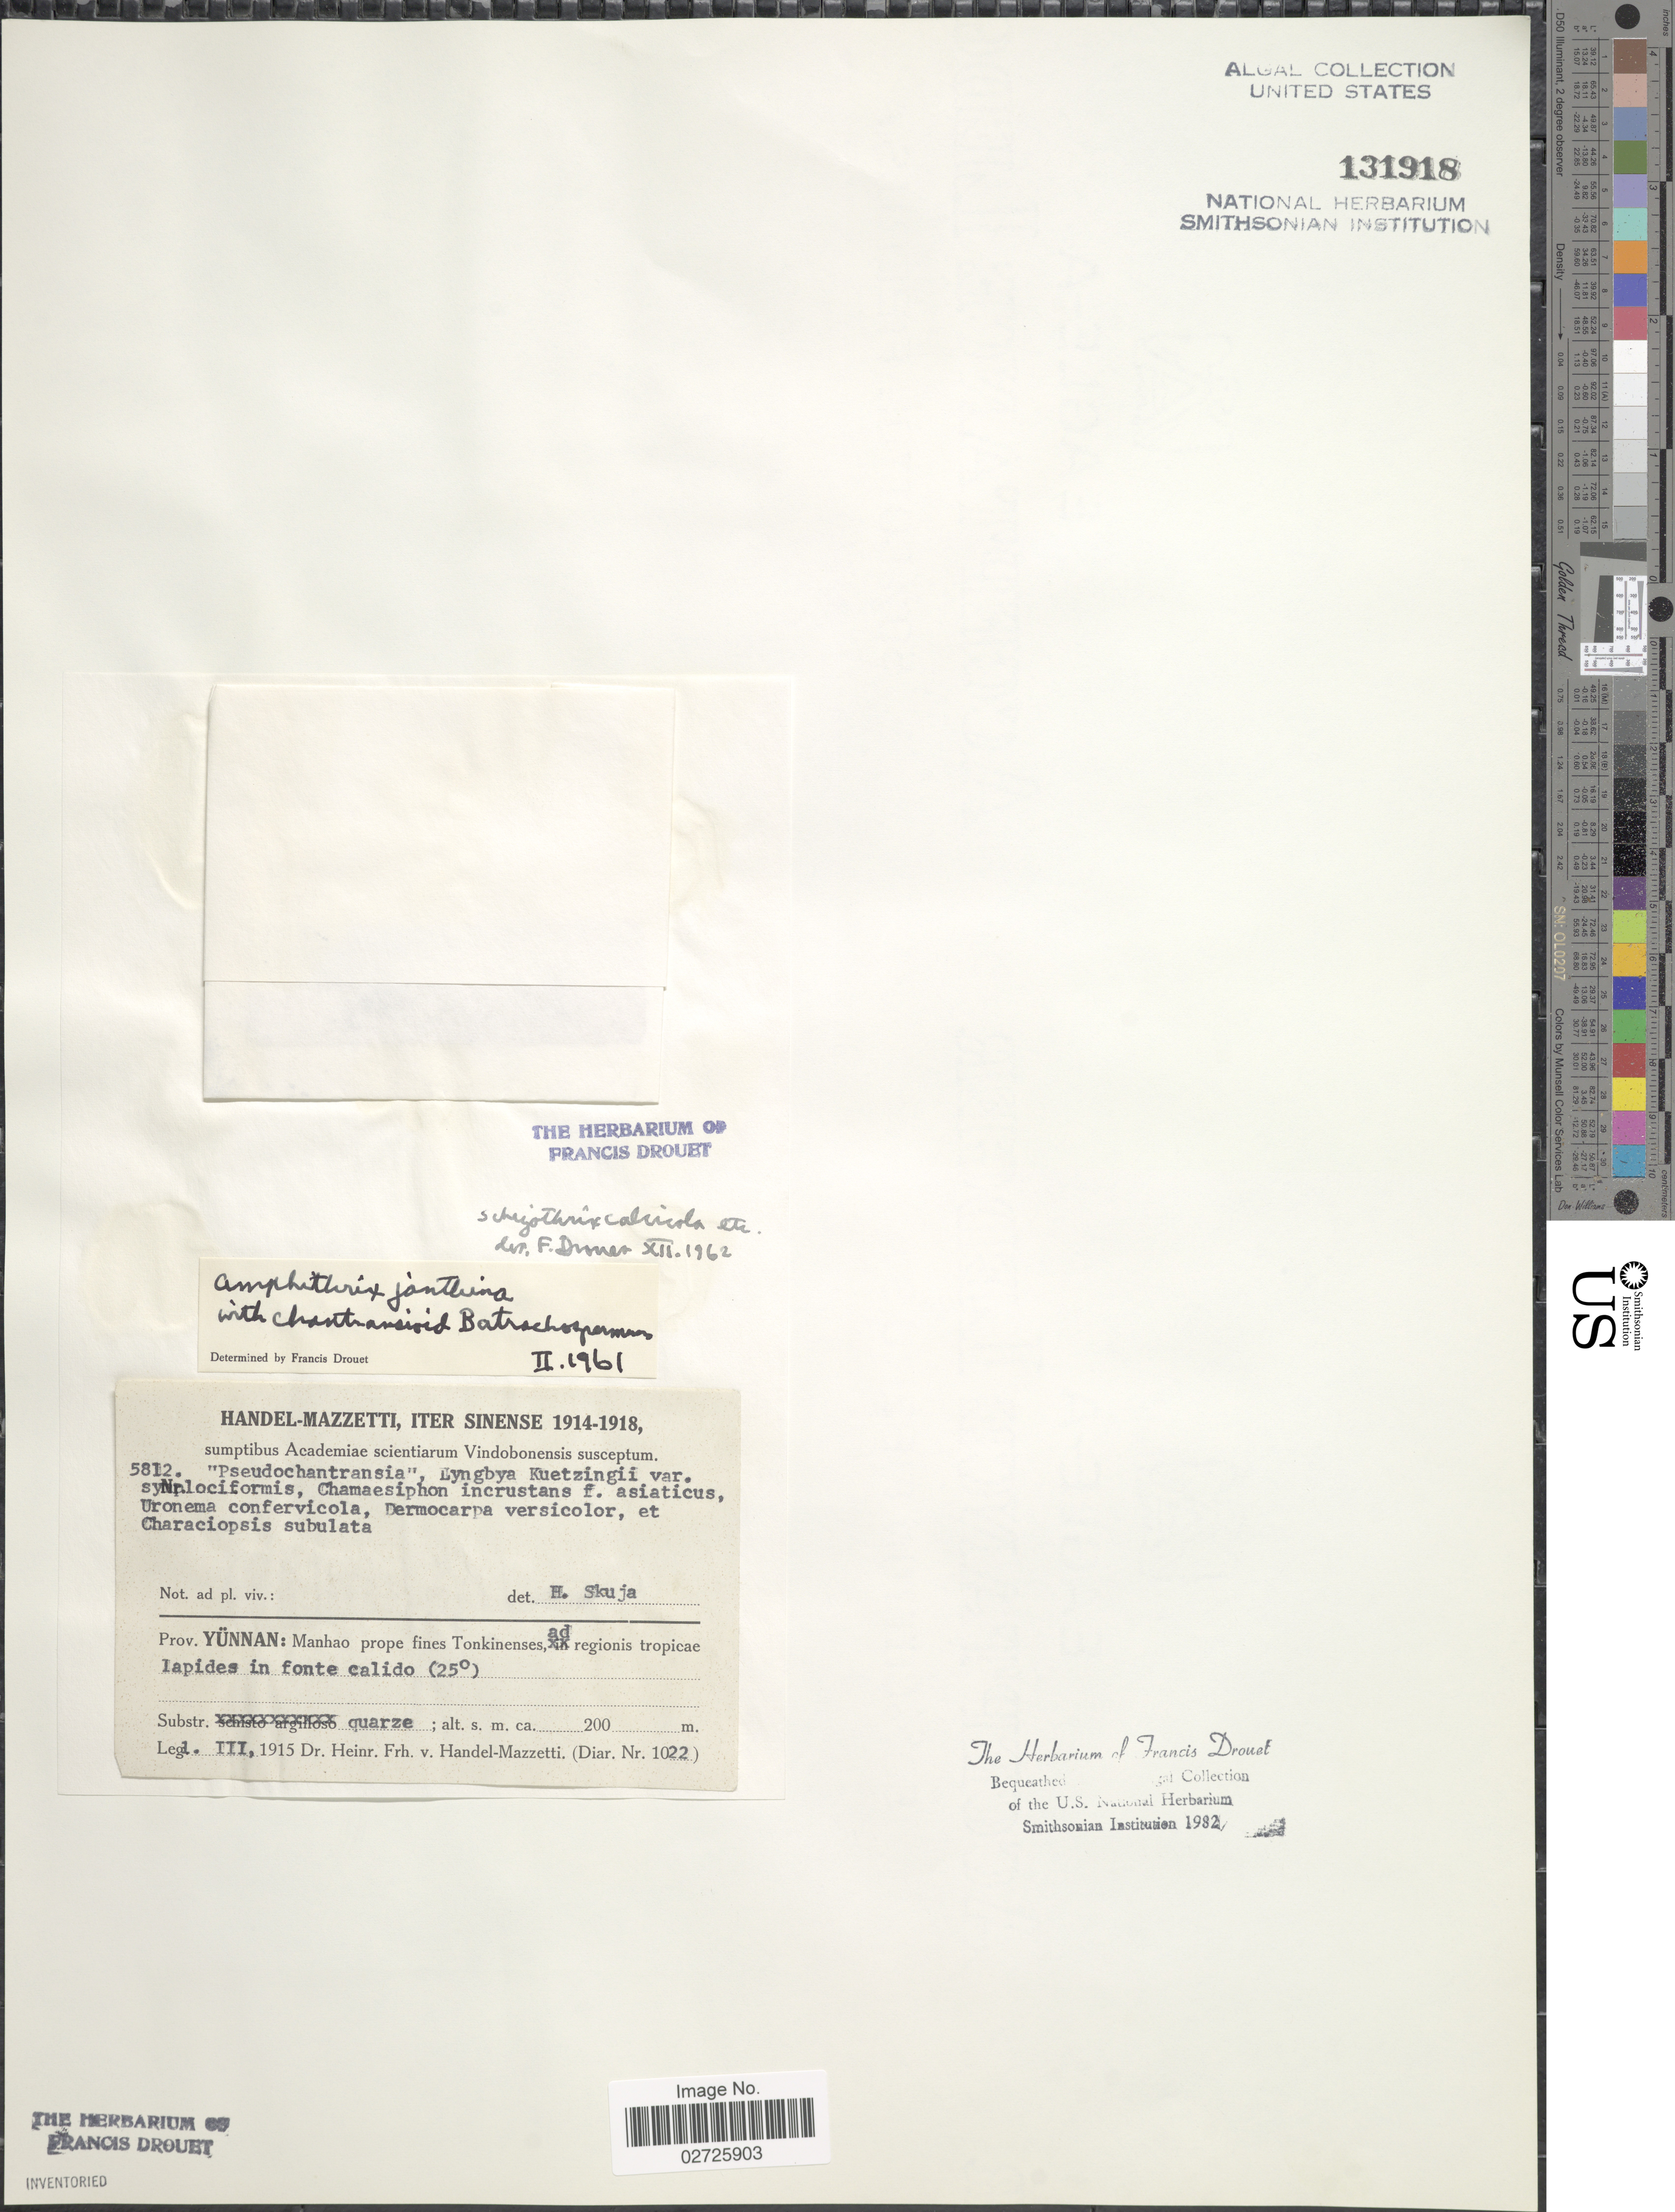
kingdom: Bacteria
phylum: Cyanobacteria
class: Cyanobacteriia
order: Leptolyngbyales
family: Trichocoleusaceae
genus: Schizothrix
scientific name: Schizothrix calcicola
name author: Gomont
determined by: Drouet, F. E.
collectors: H. Handel-Mazzetti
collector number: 5812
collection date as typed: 01 Mar 1915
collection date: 1915-03-01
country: China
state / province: Yunnan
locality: Manhao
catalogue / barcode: US 131918